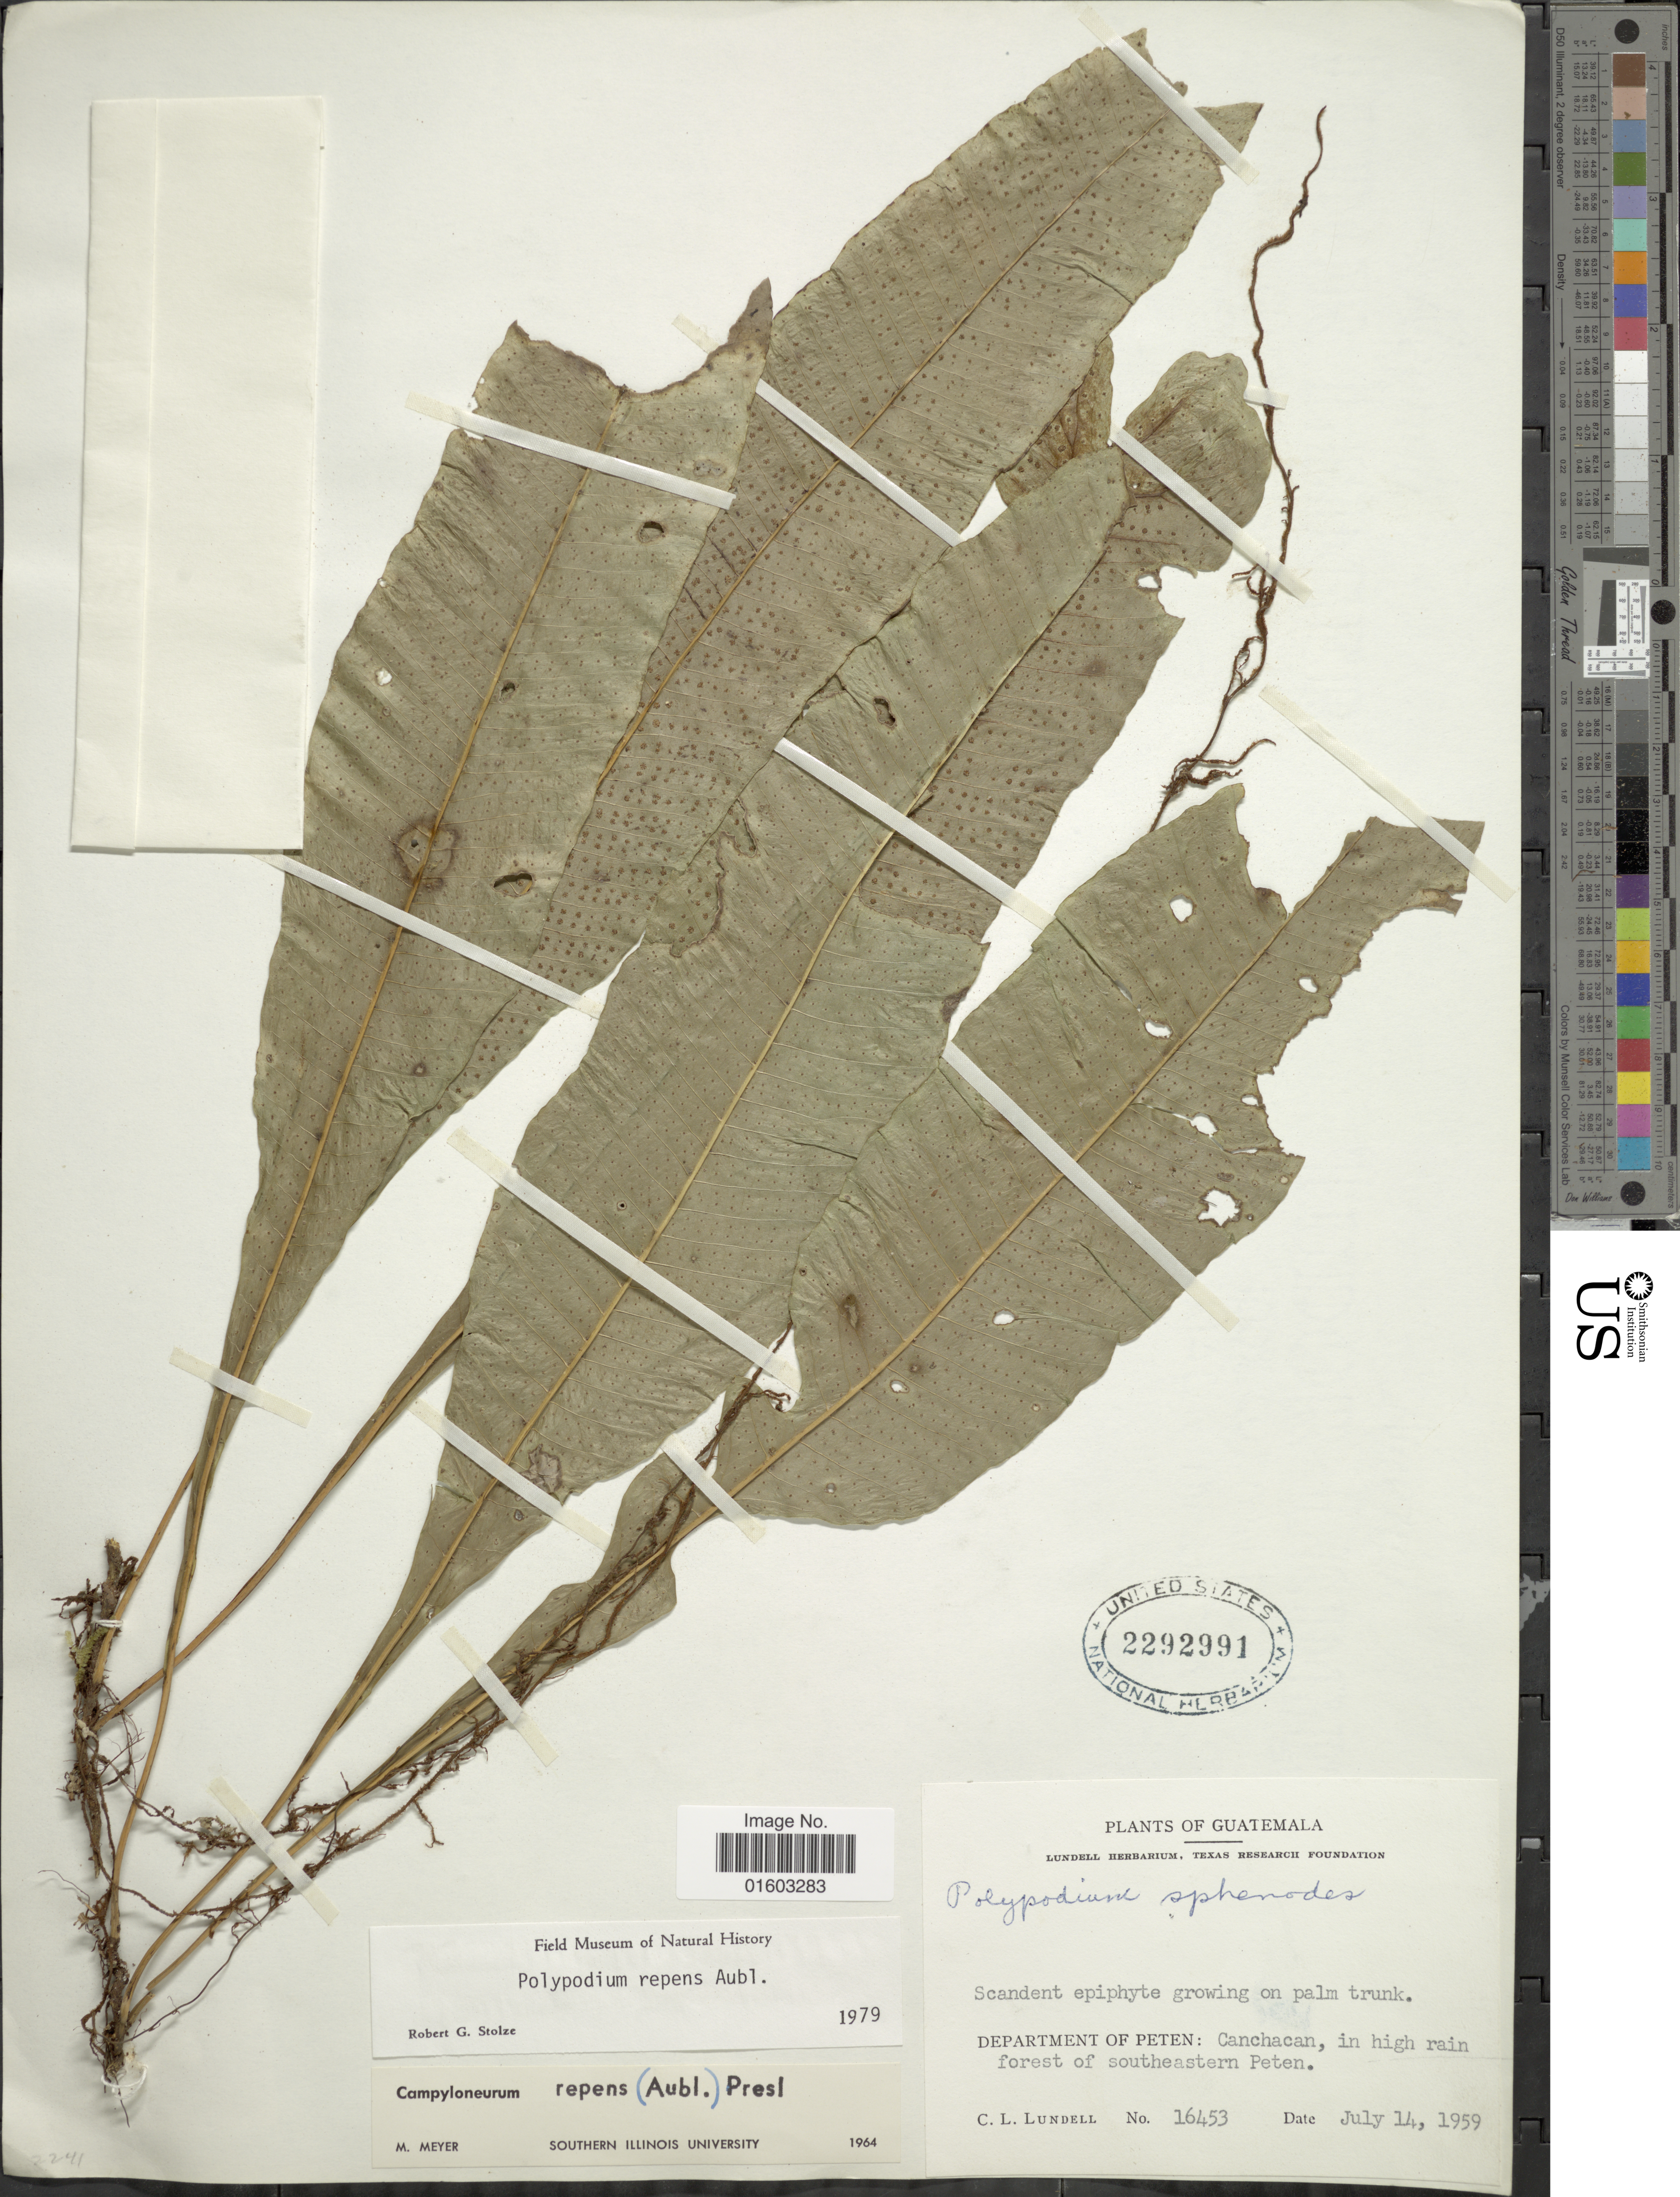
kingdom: Plantae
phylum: Tracheophyta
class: Polypodiopsida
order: Polypodiales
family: Polypodiaceae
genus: Campyloneurum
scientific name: Campyloneurum repens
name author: (Aubl.) C. Presl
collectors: C. L. Lundell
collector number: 16453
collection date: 1959-07-14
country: Guatemala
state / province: El Petén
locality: Department of Peten: Canchacan, in high rain forest of Southeastern Peten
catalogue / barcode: US 2292991